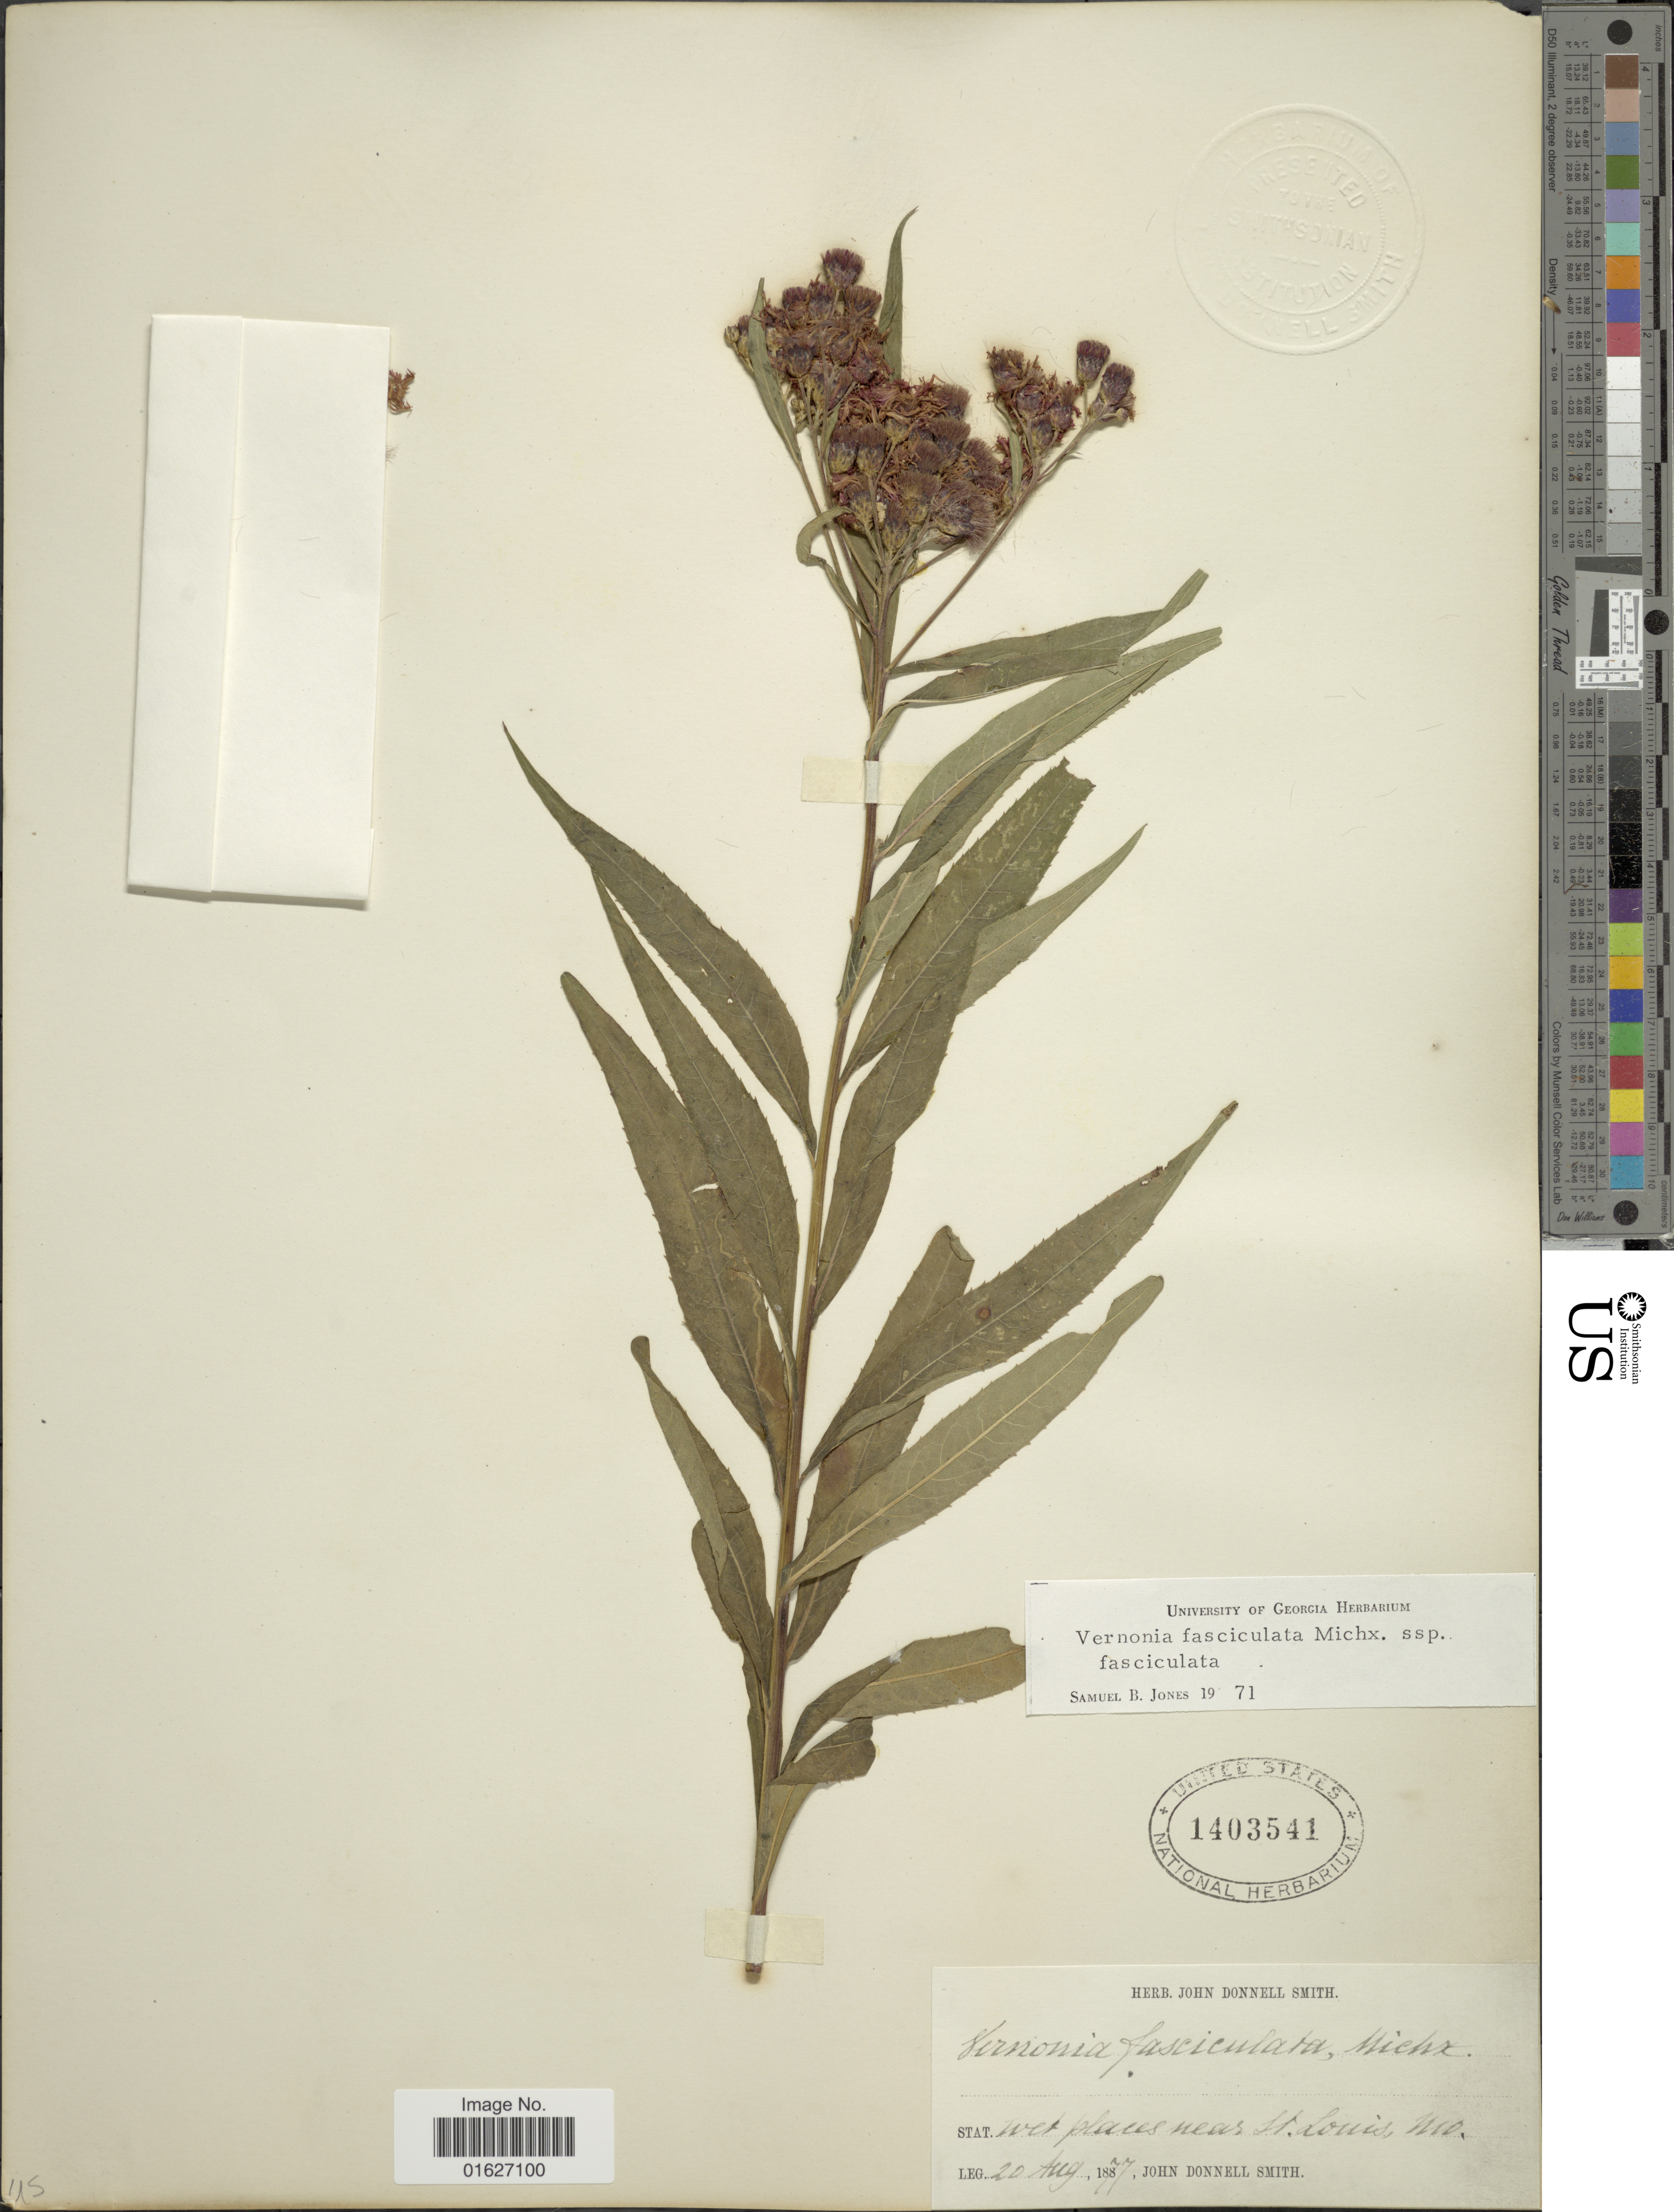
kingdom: Plantae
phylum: Tracheophyta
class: Magnoliopsida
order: Asterales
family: Asteraceae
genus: Vernonia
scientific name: Vernonia fasciculata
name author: Michx.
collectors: J. Donnell Smith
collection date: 1877-08-20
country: United States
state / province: Missouri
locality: Wet places near St. Louis.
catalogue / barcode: US 1403541